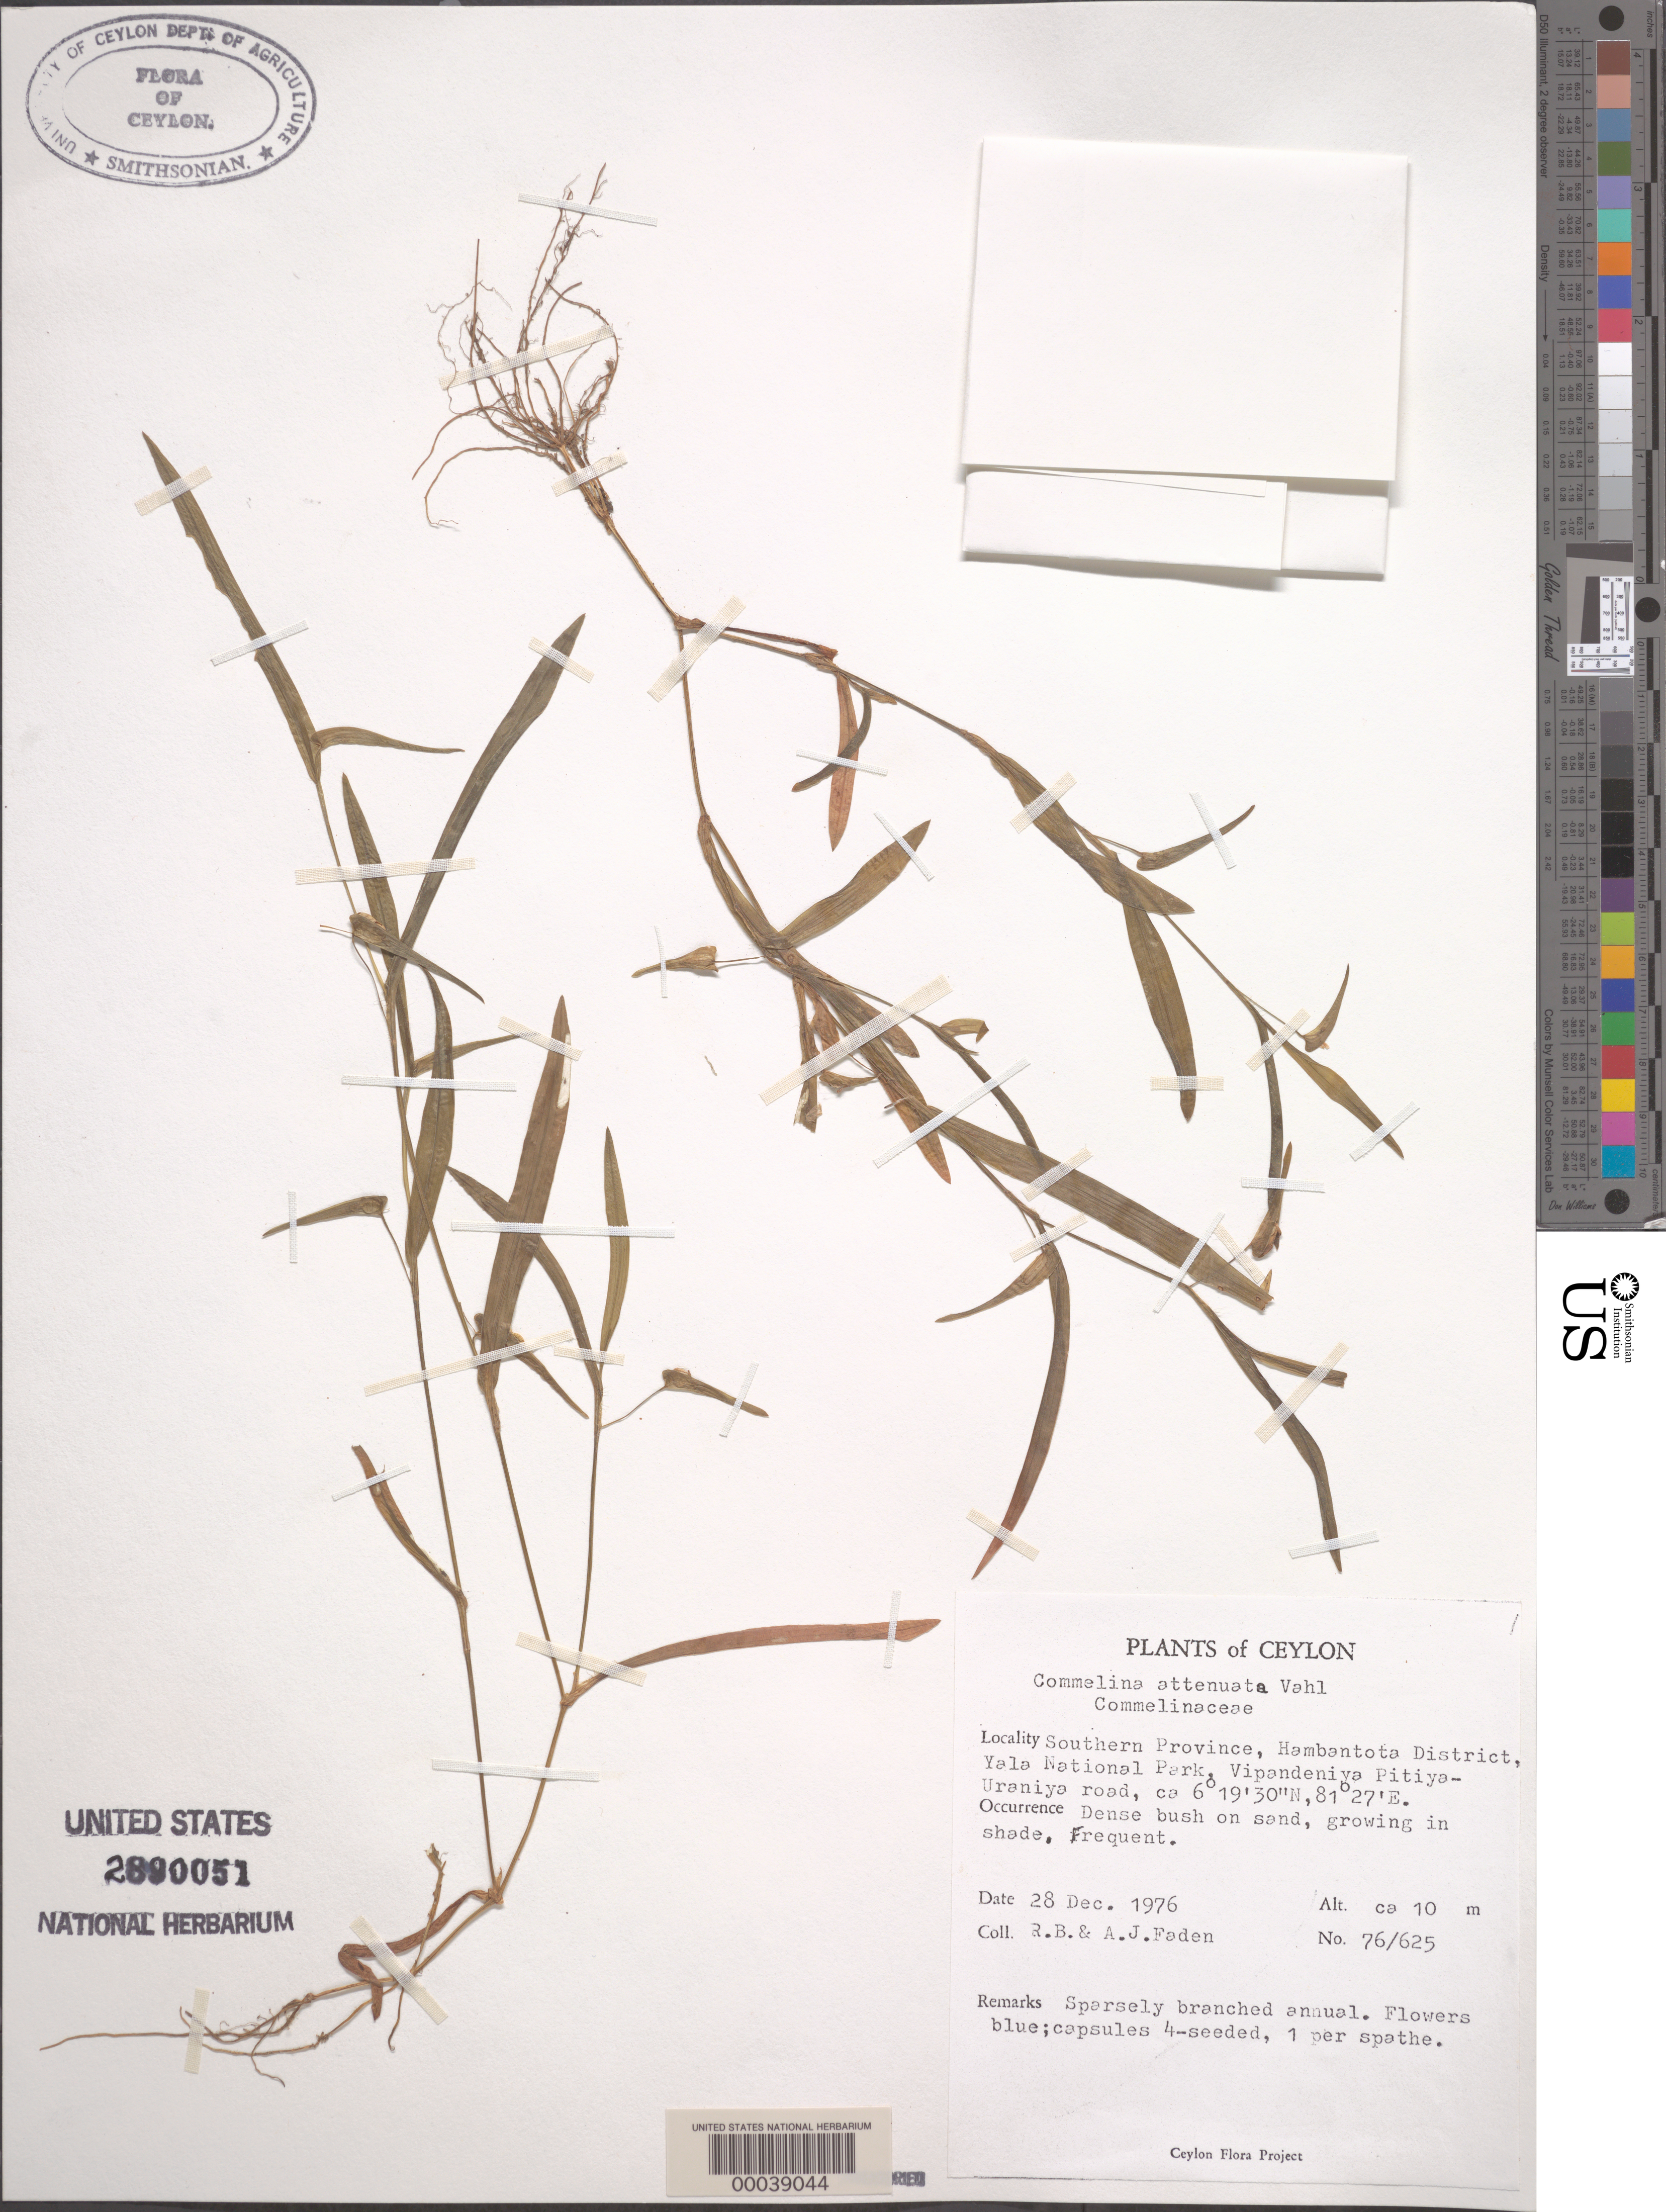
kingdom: Plantae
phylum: Tracheophyta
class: Liliopsida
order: Commelinales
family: Commelinaceae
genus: Commelina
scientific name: Commelina attenuata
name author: J. Koenig ex Vahl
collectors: R. B. Faden & A. J. Faden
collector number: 76/625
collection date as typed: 28 Dec 1976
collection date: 1976-12-28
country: Sri Lanka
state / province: Southern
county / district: Hambantota Dist.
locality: Yala national park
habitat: Dense bush on sand; in shade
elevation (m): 10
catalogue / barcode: US 2890051